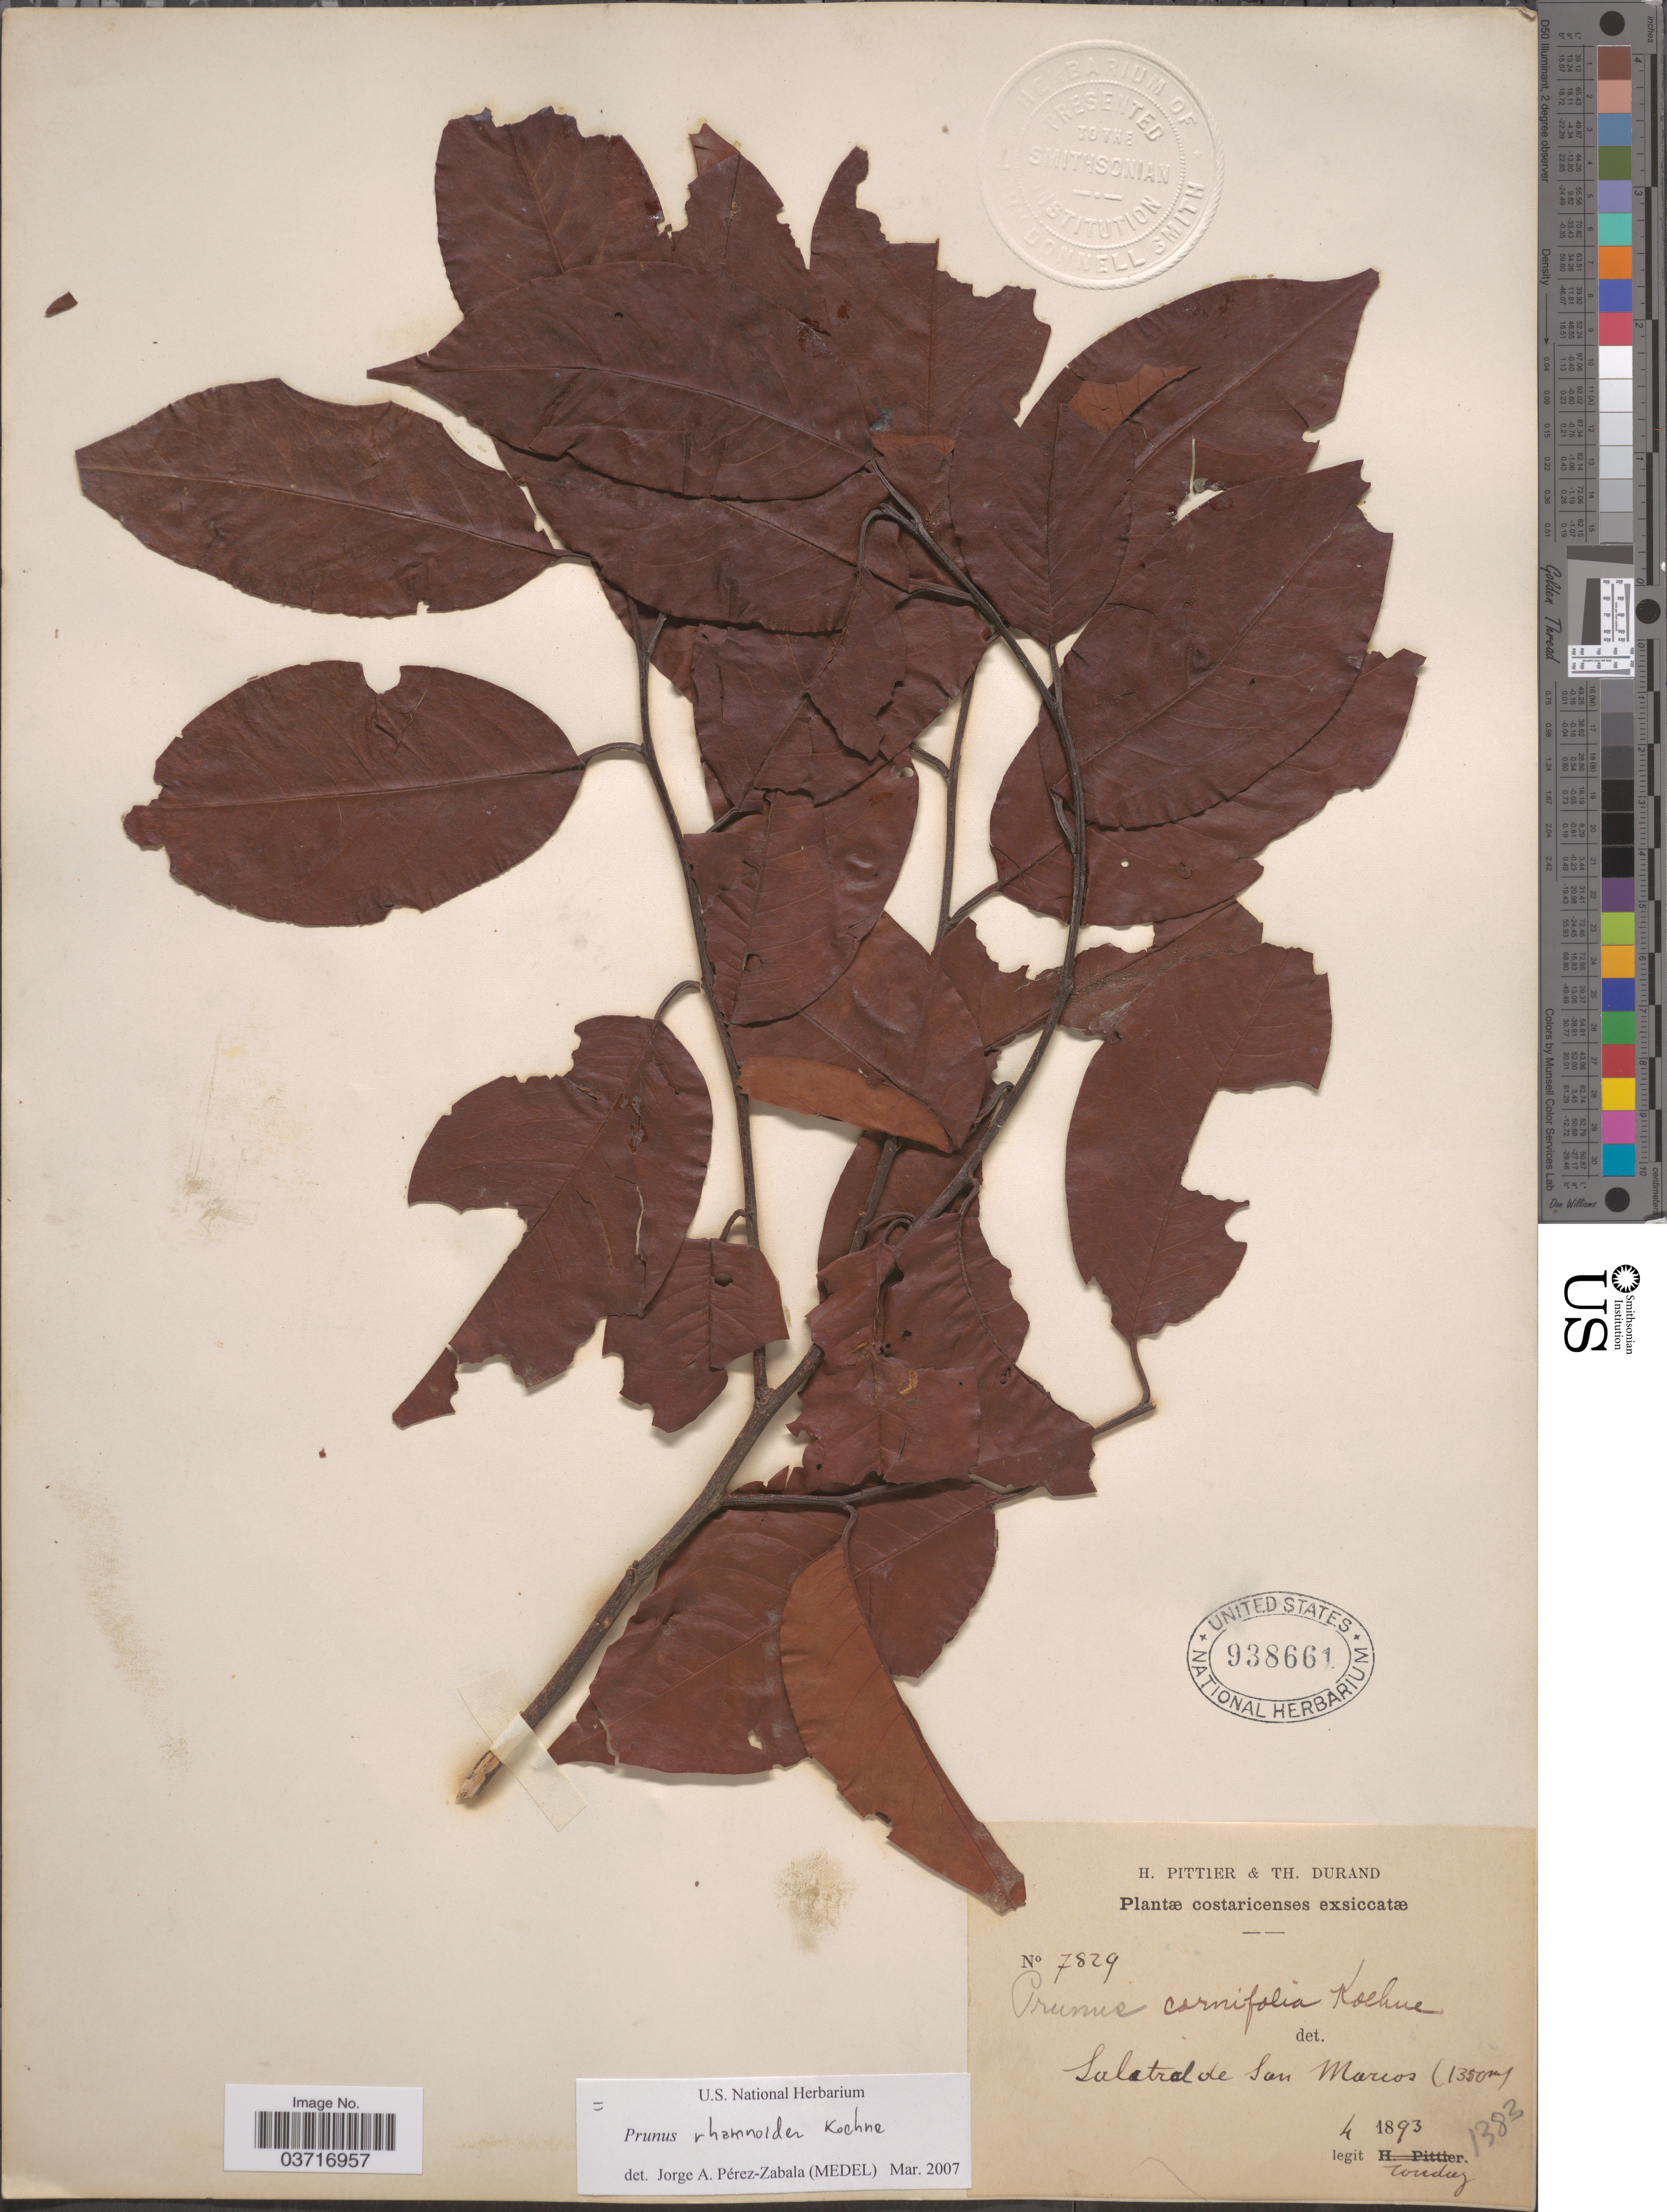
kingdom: Plantae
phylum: Tracheophyta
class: Magnoliopsida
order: Rosales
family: Rosaceae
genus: Prunus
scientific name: Prunus rhamnoides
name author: Koehne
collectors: Tonduz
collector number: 7829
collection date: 1893-04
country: Costa Rica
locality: Salitral de San Marcos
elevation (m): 1350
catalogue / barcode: US 938661